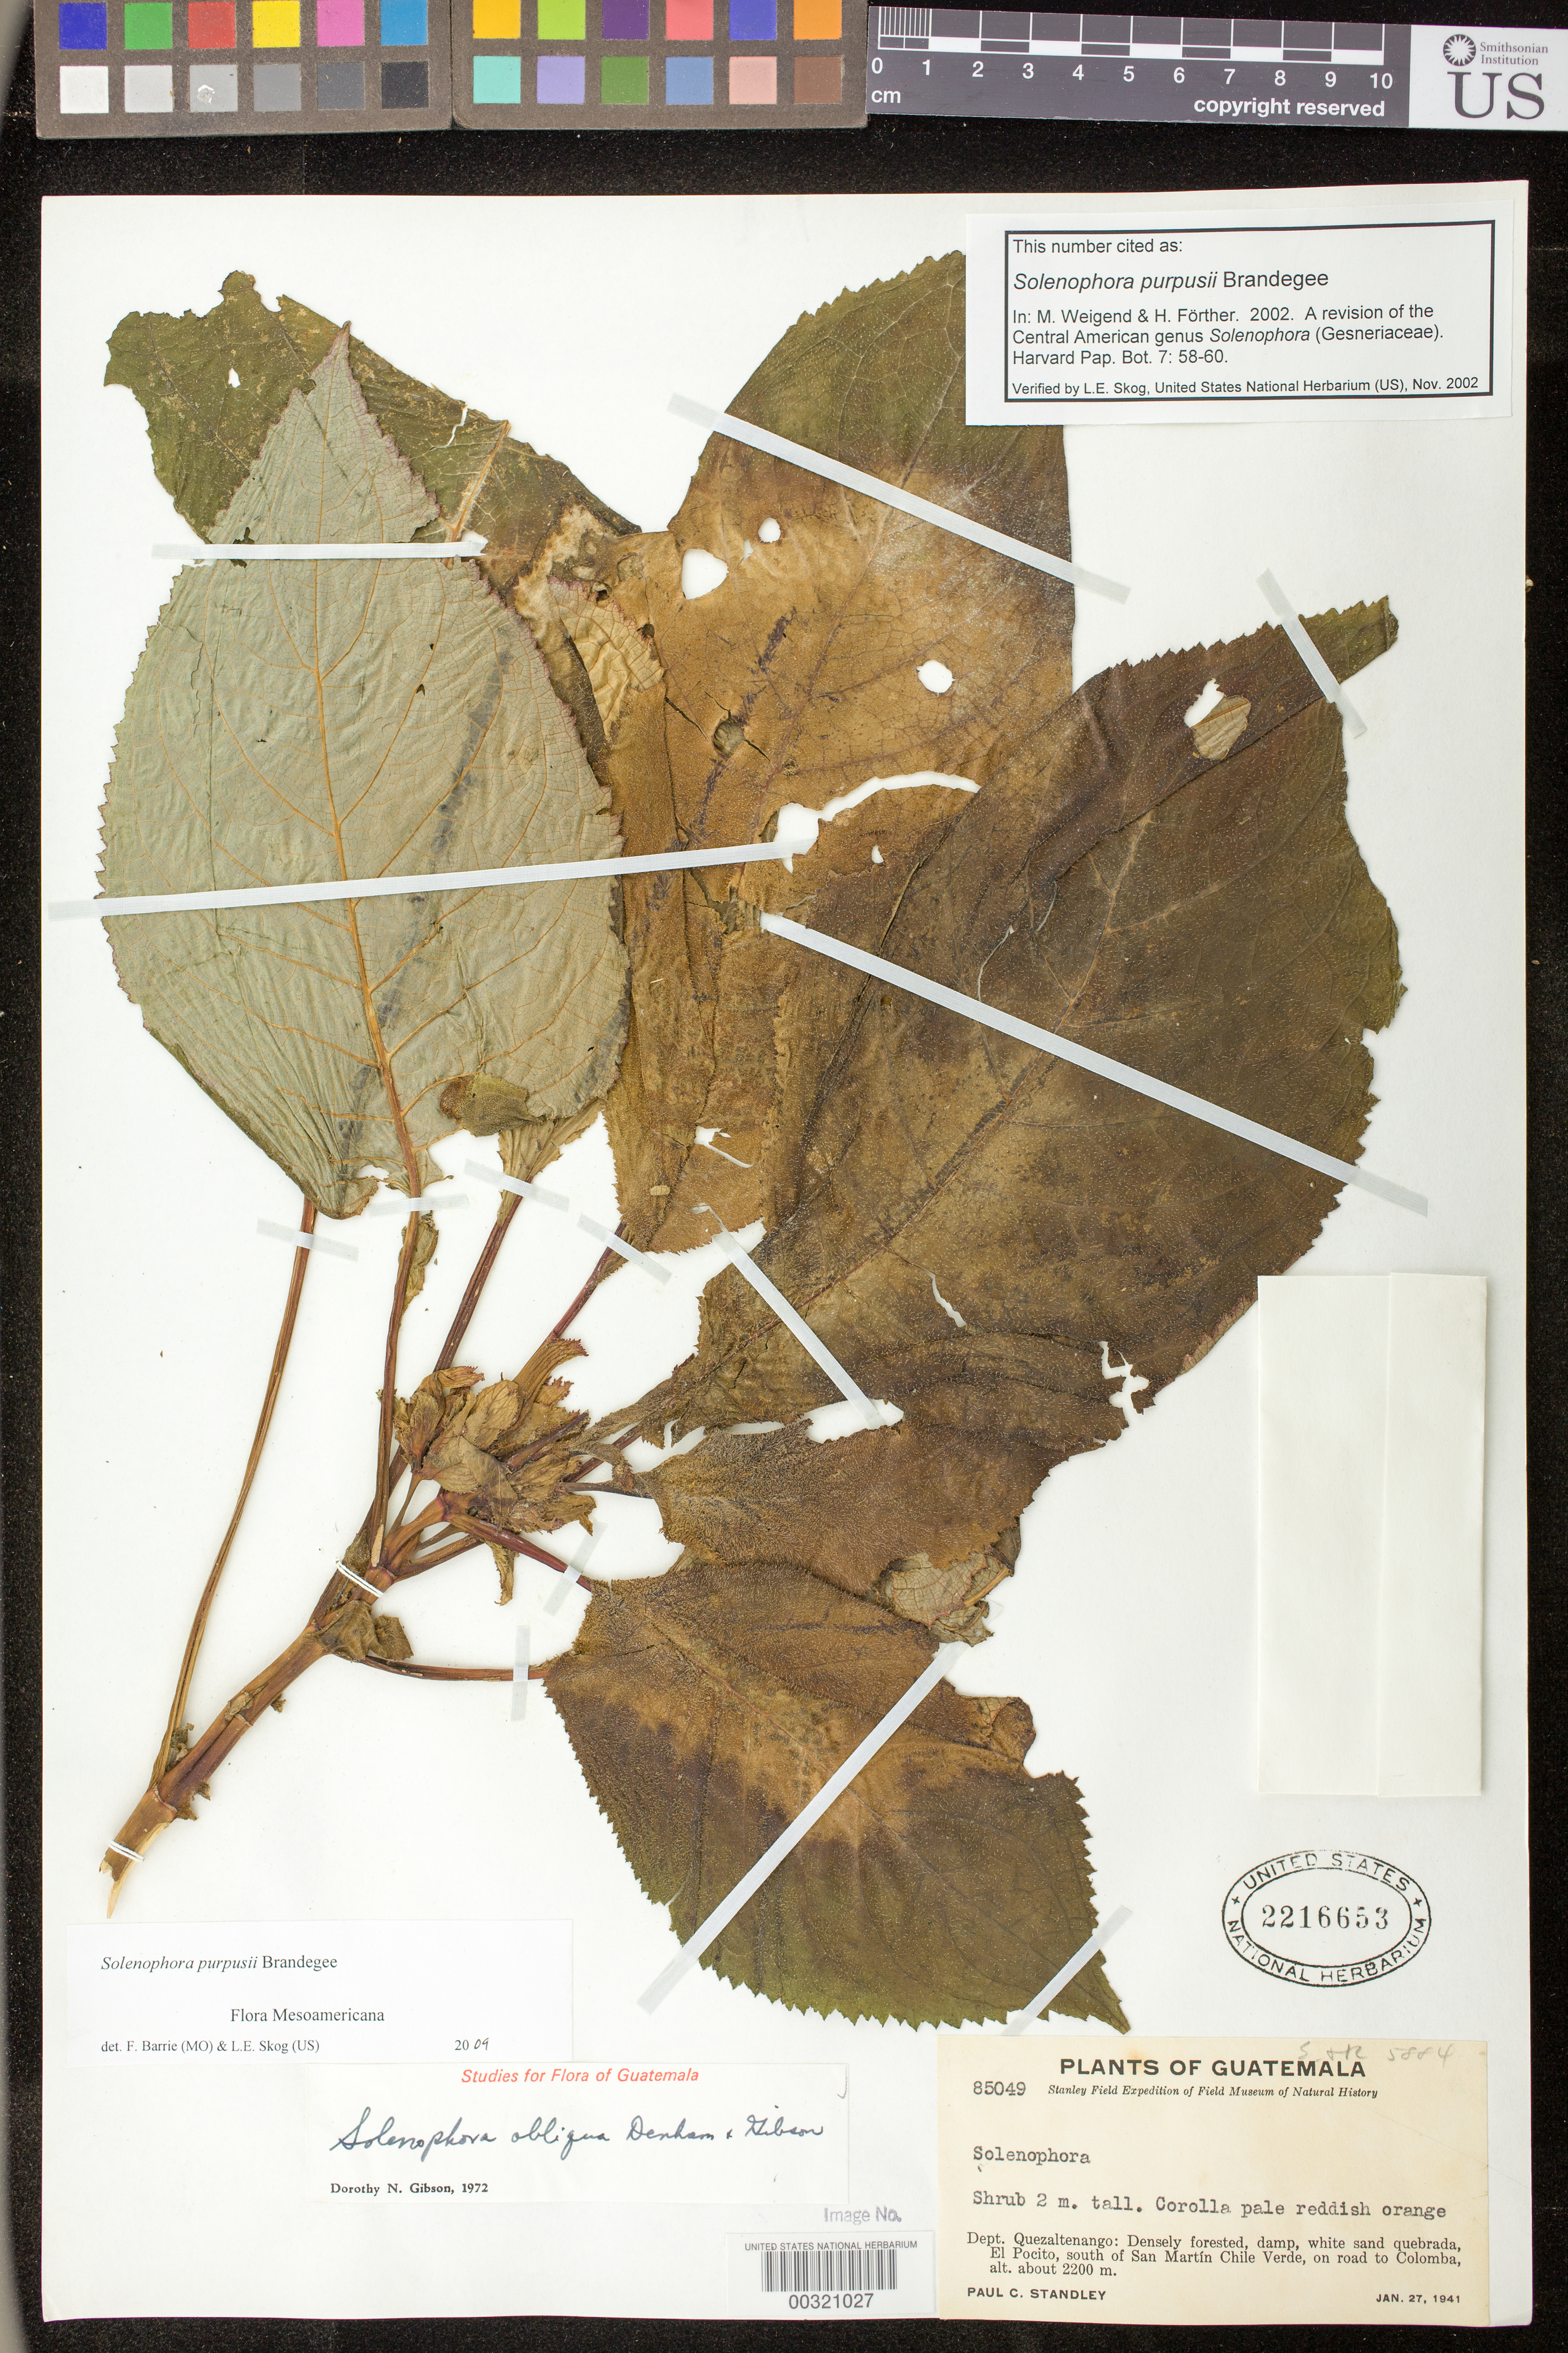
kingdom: Plantae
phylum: Tracheophyta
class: Magnoliopsida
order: Lamiales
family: Gesneriaceae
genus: Solenophora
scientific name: Solenophora purpusii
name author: Brandegee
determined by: Weigend; Förther, Harald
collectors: P. C. Standley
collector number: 85049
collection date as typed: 27 Jan 1941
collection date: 1941-01-27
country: Guatemala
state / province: Quetzaltenango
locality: El Pocito, S of San Martin Chile Verde, on road to Colomba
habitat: Densely forested, damp, white sand quebrada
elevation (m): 2200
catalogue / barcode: US 2216653